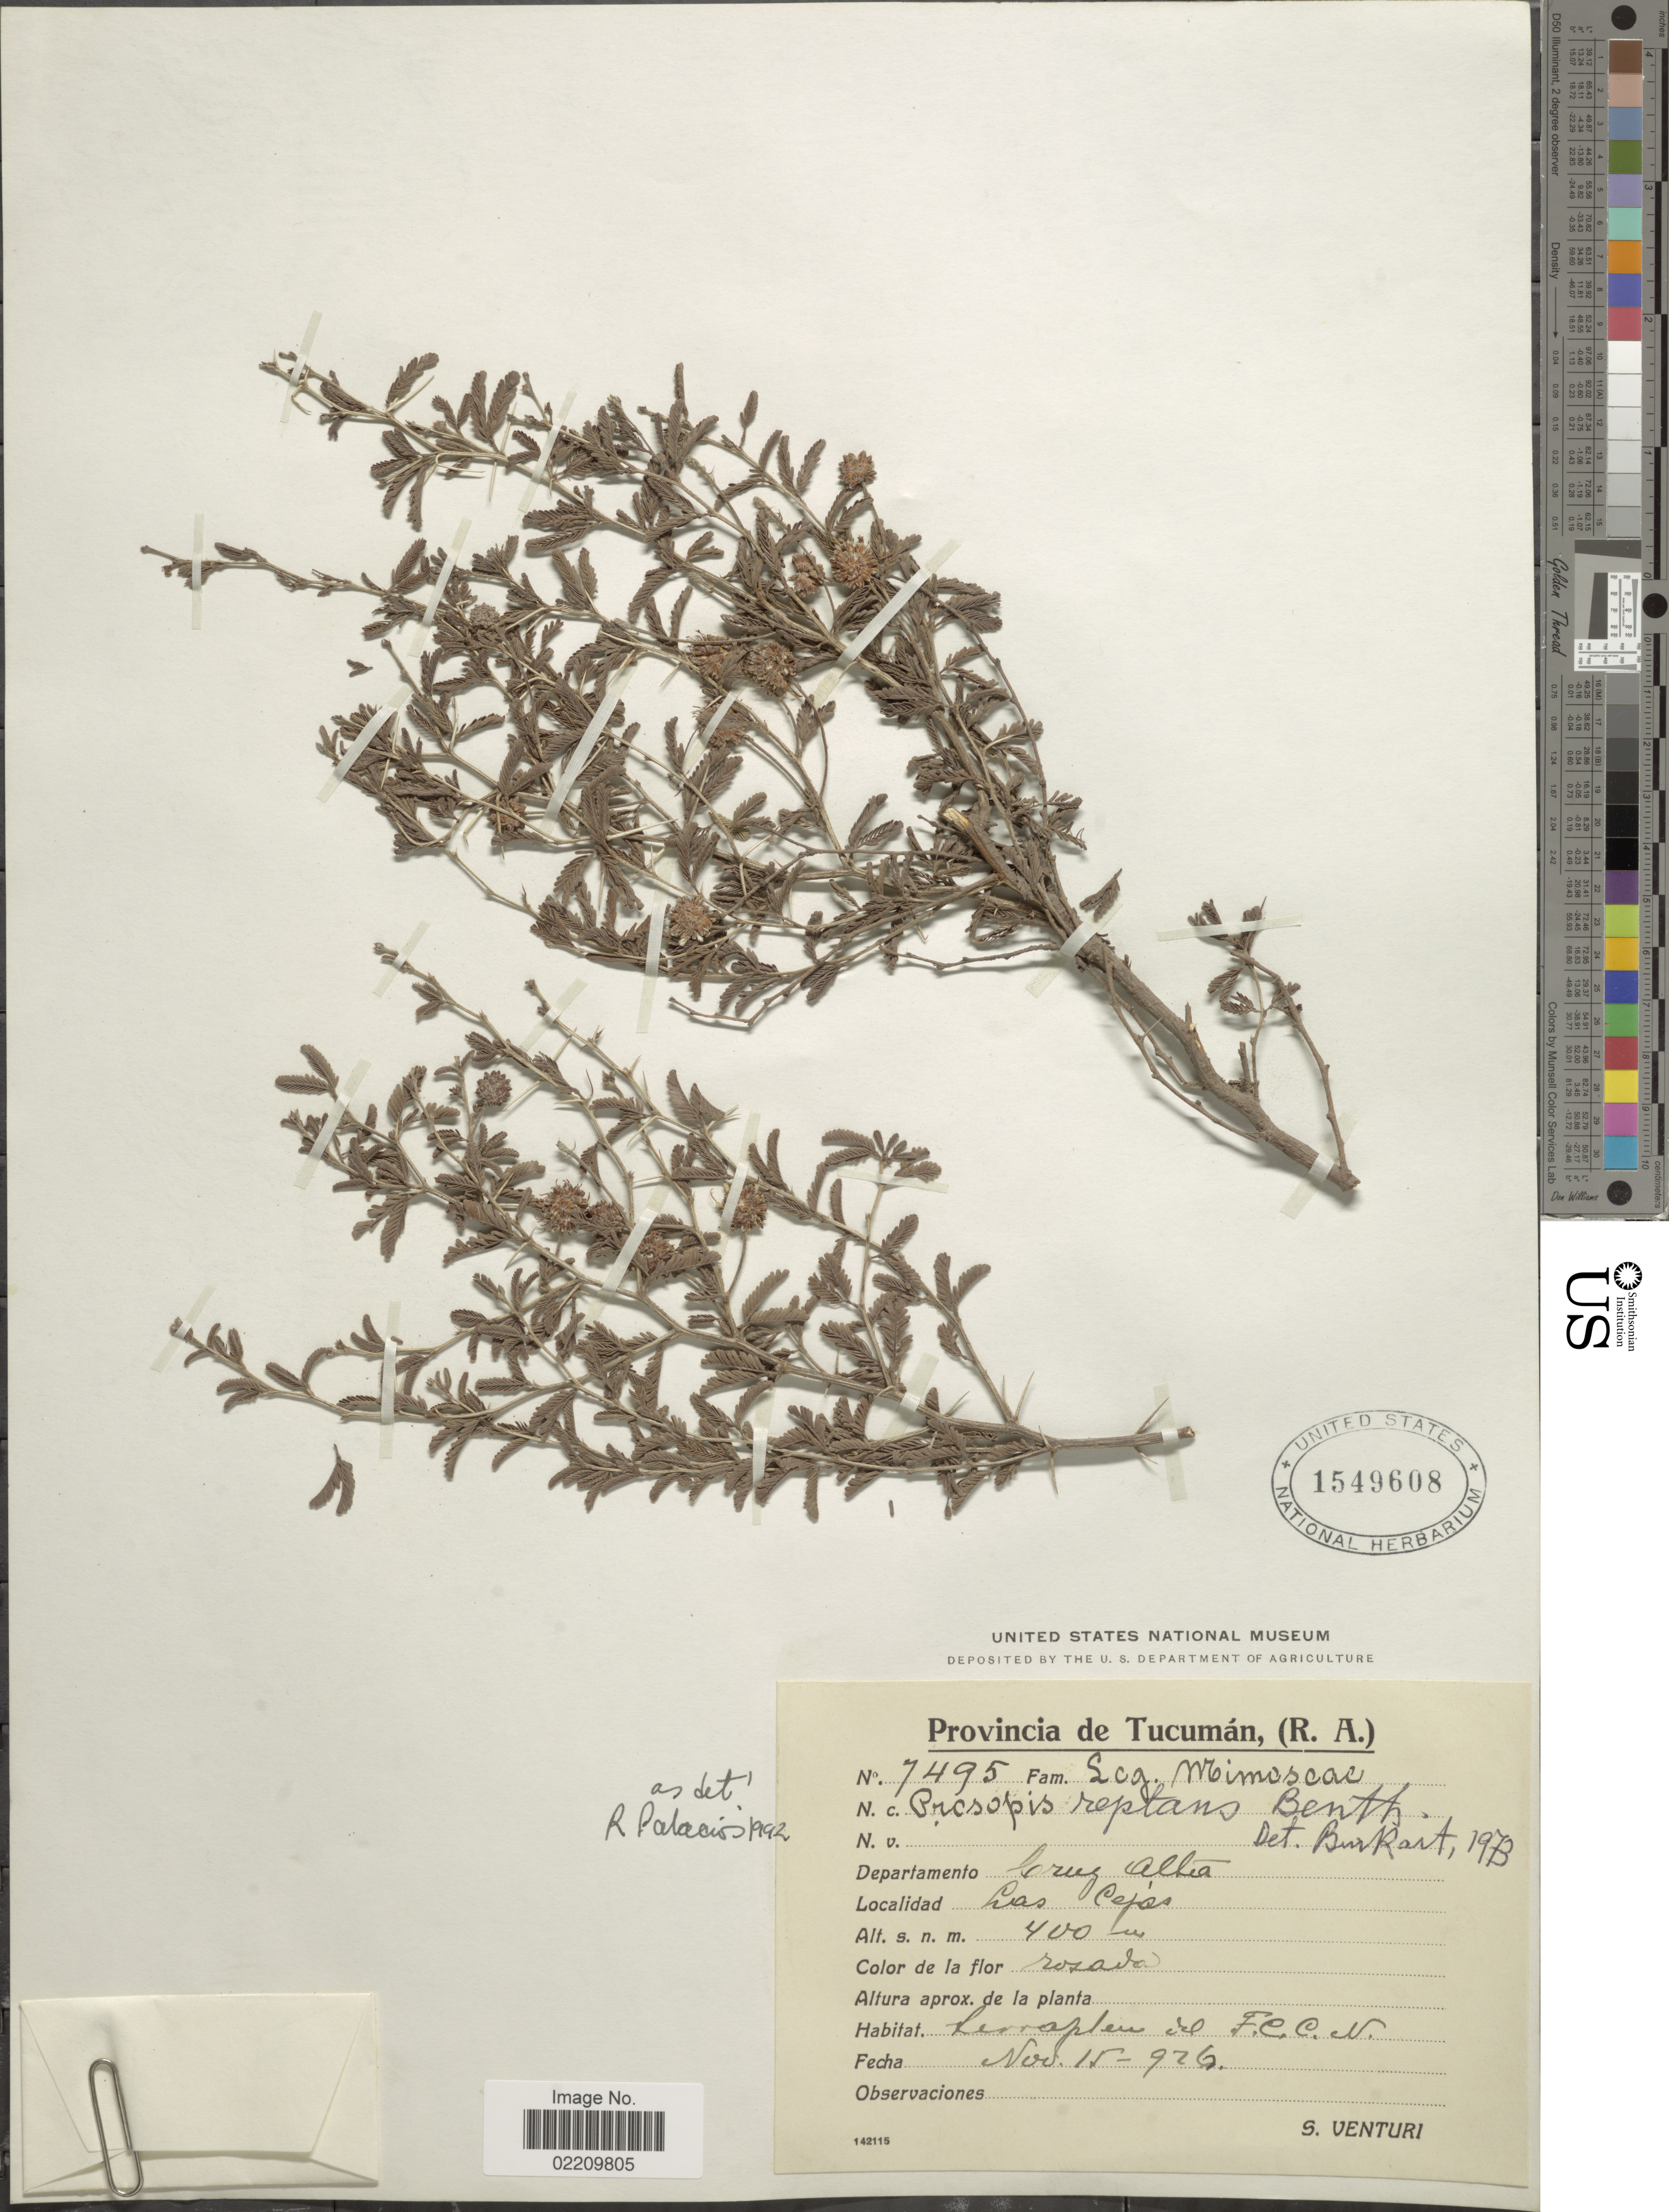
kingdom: Plantae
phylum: Tracheophyta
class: Magnoliopsida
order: Fabales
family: Fabaceae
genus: Strombocarpa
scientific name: Strombocarpa reptans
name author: (Benth.) A. Gray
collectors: S. Venturi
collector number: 7495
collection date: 1926-11-15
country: Argentina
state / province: Tucuman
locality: Provincia de Tucumán, (R.A.). Departamento Cruz Alta. Las Cejas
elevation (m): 400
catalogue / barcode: US 1549608